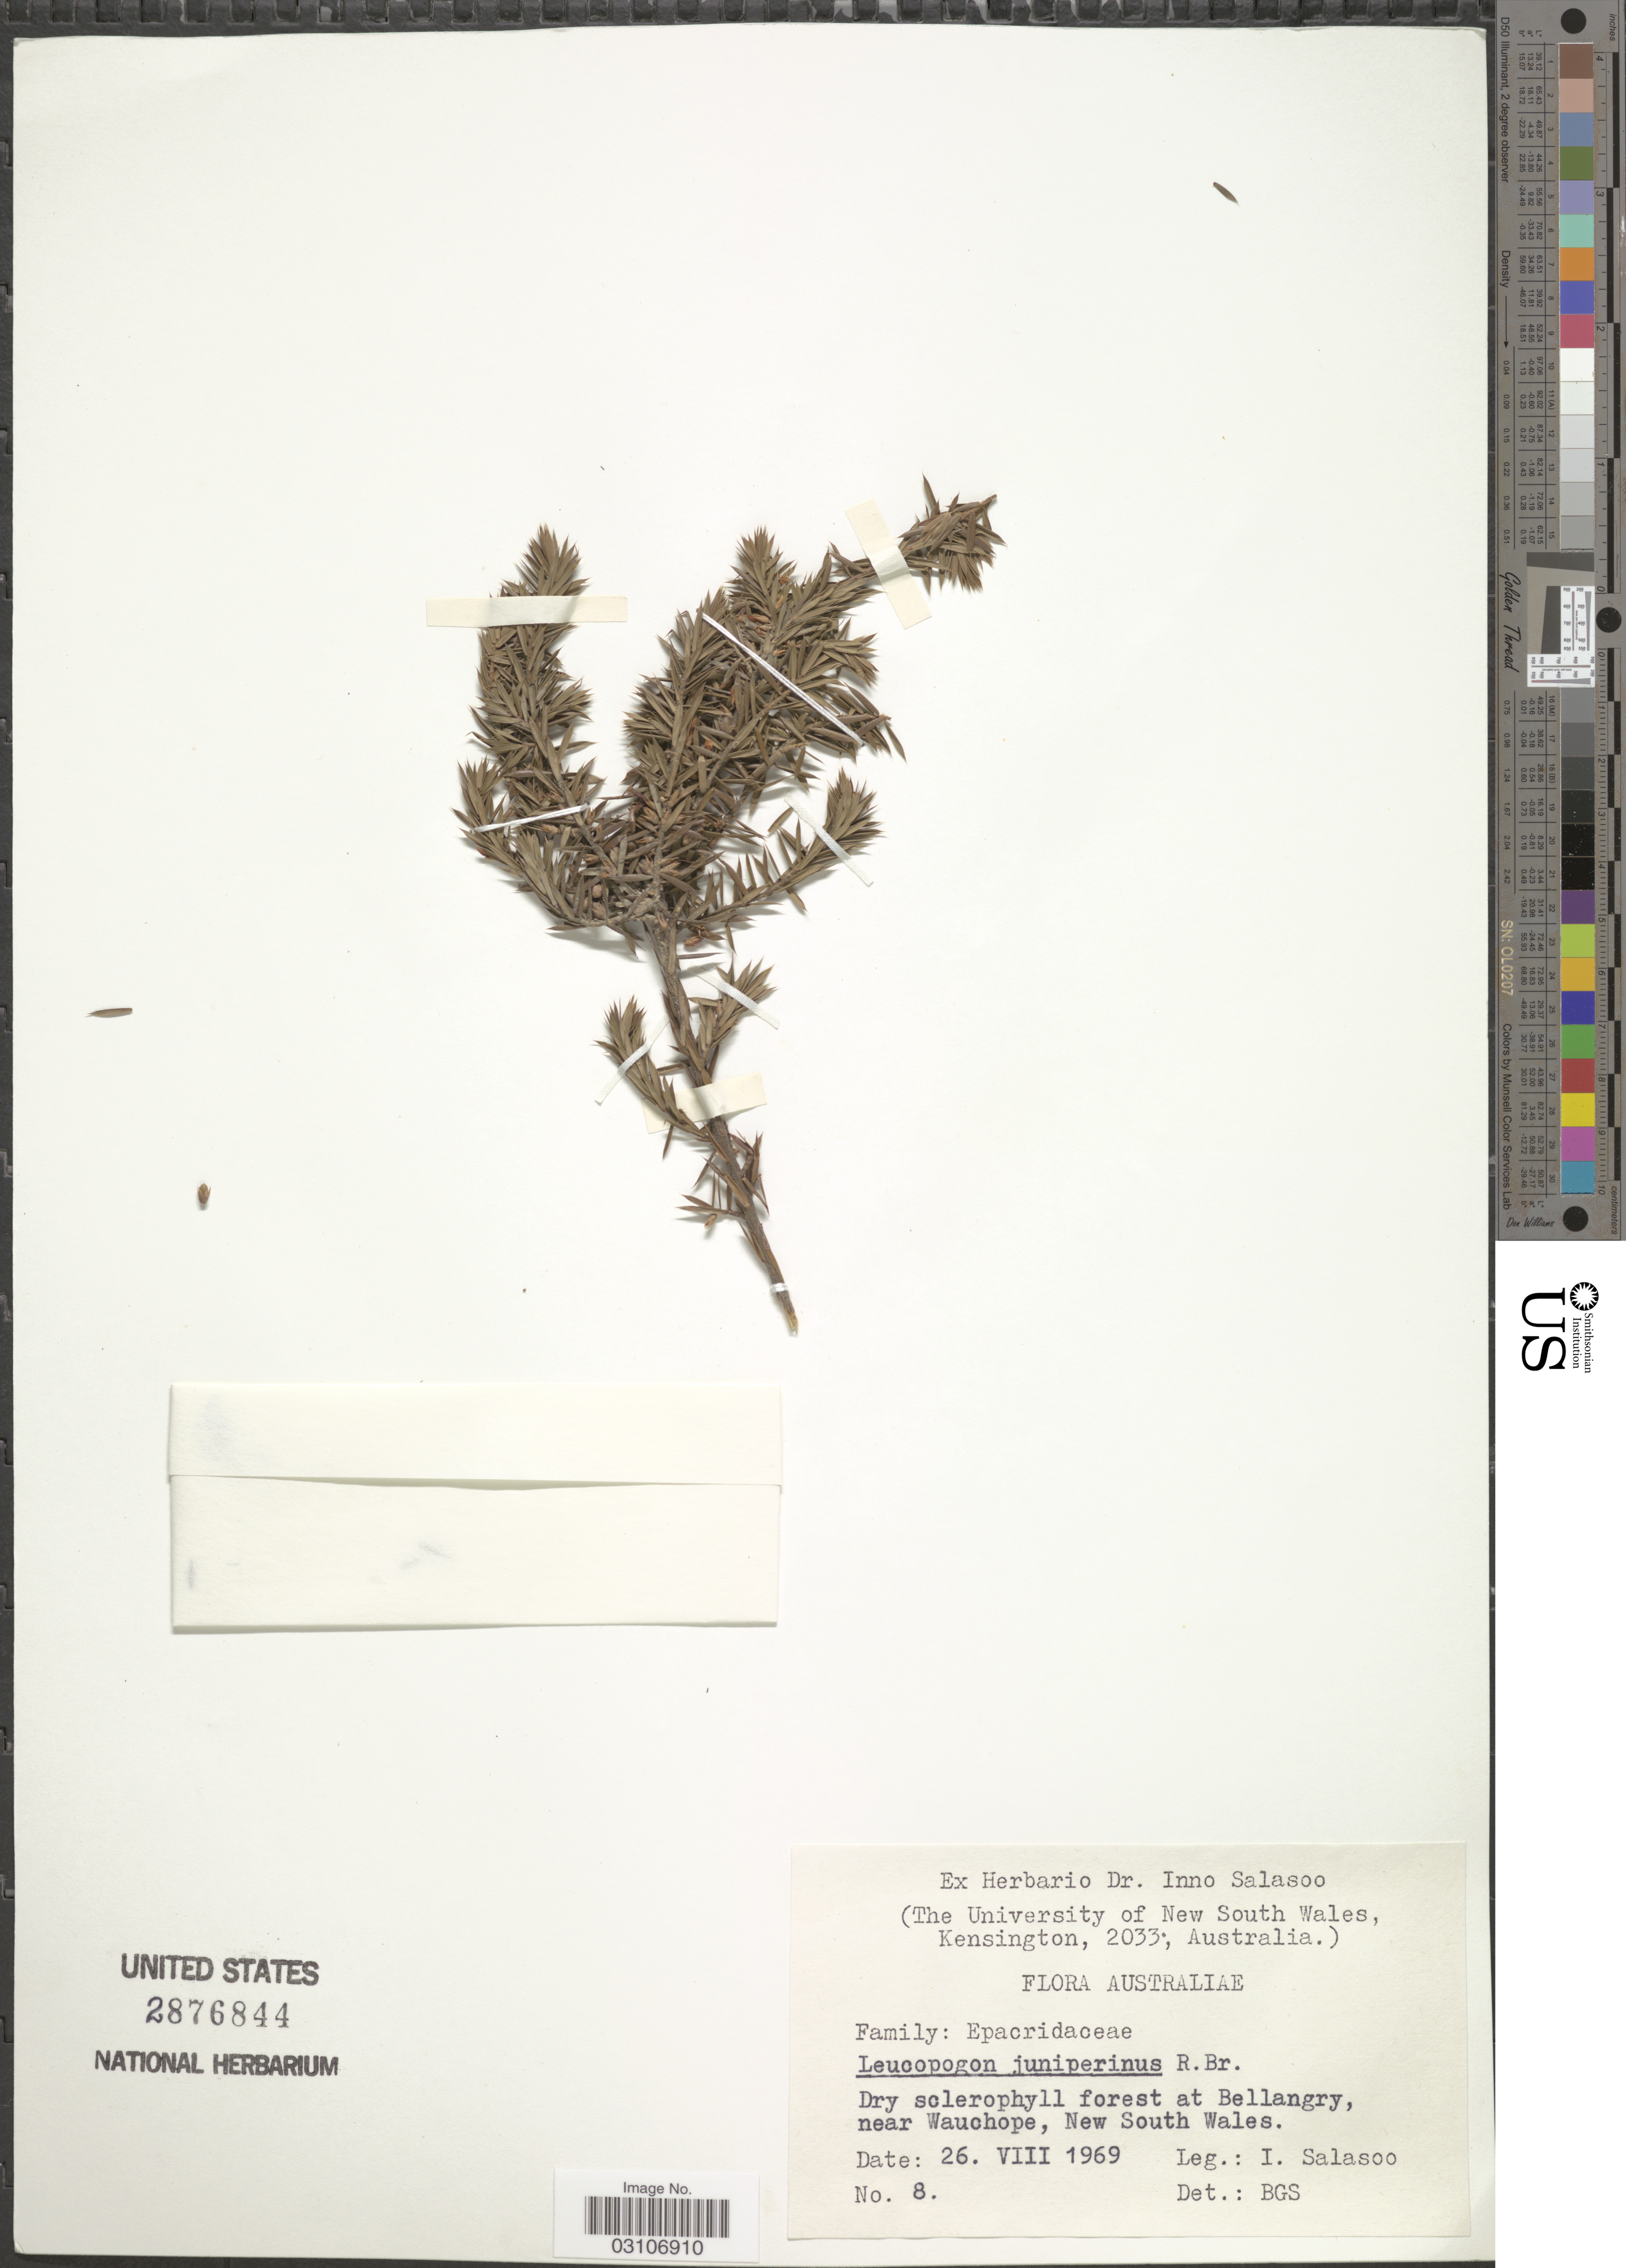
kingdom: Plantae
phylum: Tracheophyta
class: Magnoliopsida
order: Ericales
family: Ericaceae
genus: Leucopogon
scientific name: Leucopogon juniperinus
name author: R. Br.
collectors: I. Salasoo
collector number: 8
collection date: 1969-08-26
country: Australia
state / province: New South Wales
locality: Dry sclerophyll forest at Bellangry, near Wauchope.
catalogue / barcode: US 2876844